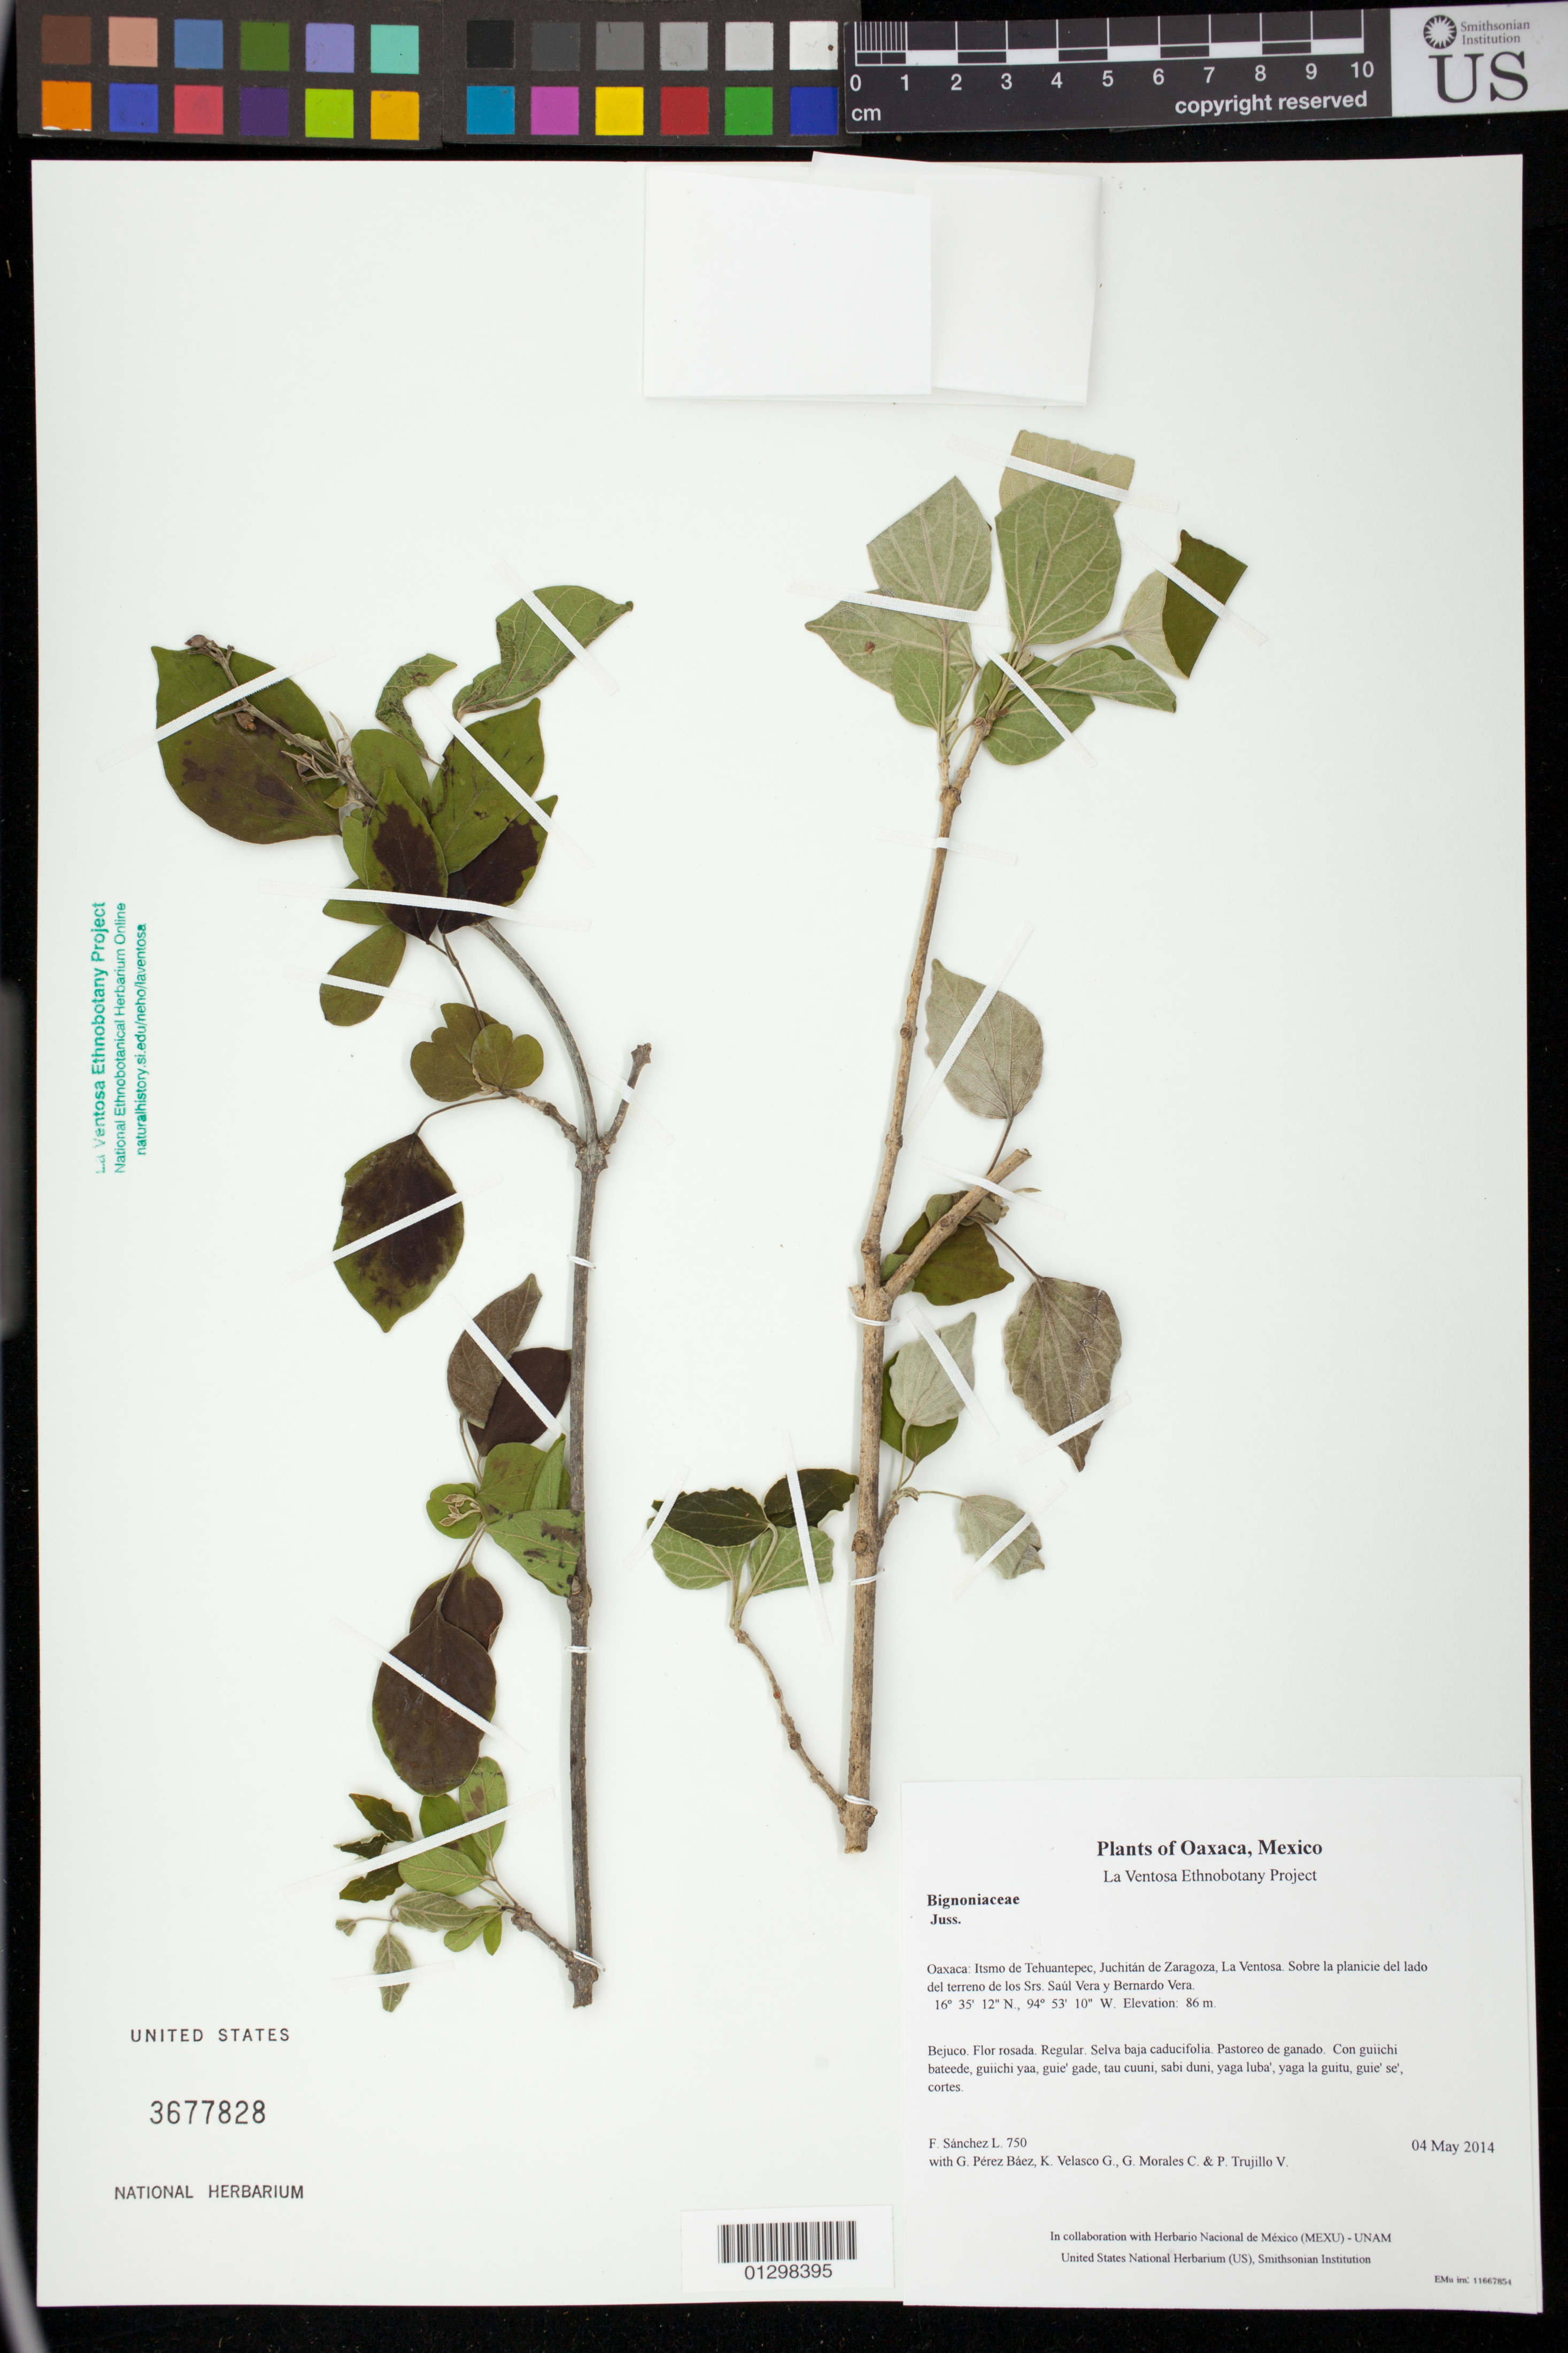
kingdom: Plantae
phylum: Tracheophyta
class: Magnoliopsida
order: Lamiales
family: Bignoniaceae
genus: Fridericia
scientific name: Fridericia pubescens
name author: (L.) L.G. Lohmann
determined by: Strong, M. T., (US), Smithsonian Institution - National Museum of Natural History (UNITED STATES)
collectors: F. Sánchez L., G. Pérez Báez, K. Velasco G., G. Morales C. & P. Trujillo V.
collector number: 750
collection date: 2014-05-04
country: Mexico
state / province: Oaxaca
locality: Itsmo de Tehuantepec, Juchitán de Zaragoza, La Ventosa. Sobre la planicie del lado del terreno de los Srs. Saúl Vera y Bernardo Vera.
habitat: Selva baja caducifolia. Pastoreo de ganado.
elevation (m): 86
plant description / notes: MEXU, SERO, US; Luba'. Guie' rosa. Nuu.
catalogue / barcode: US 3677828